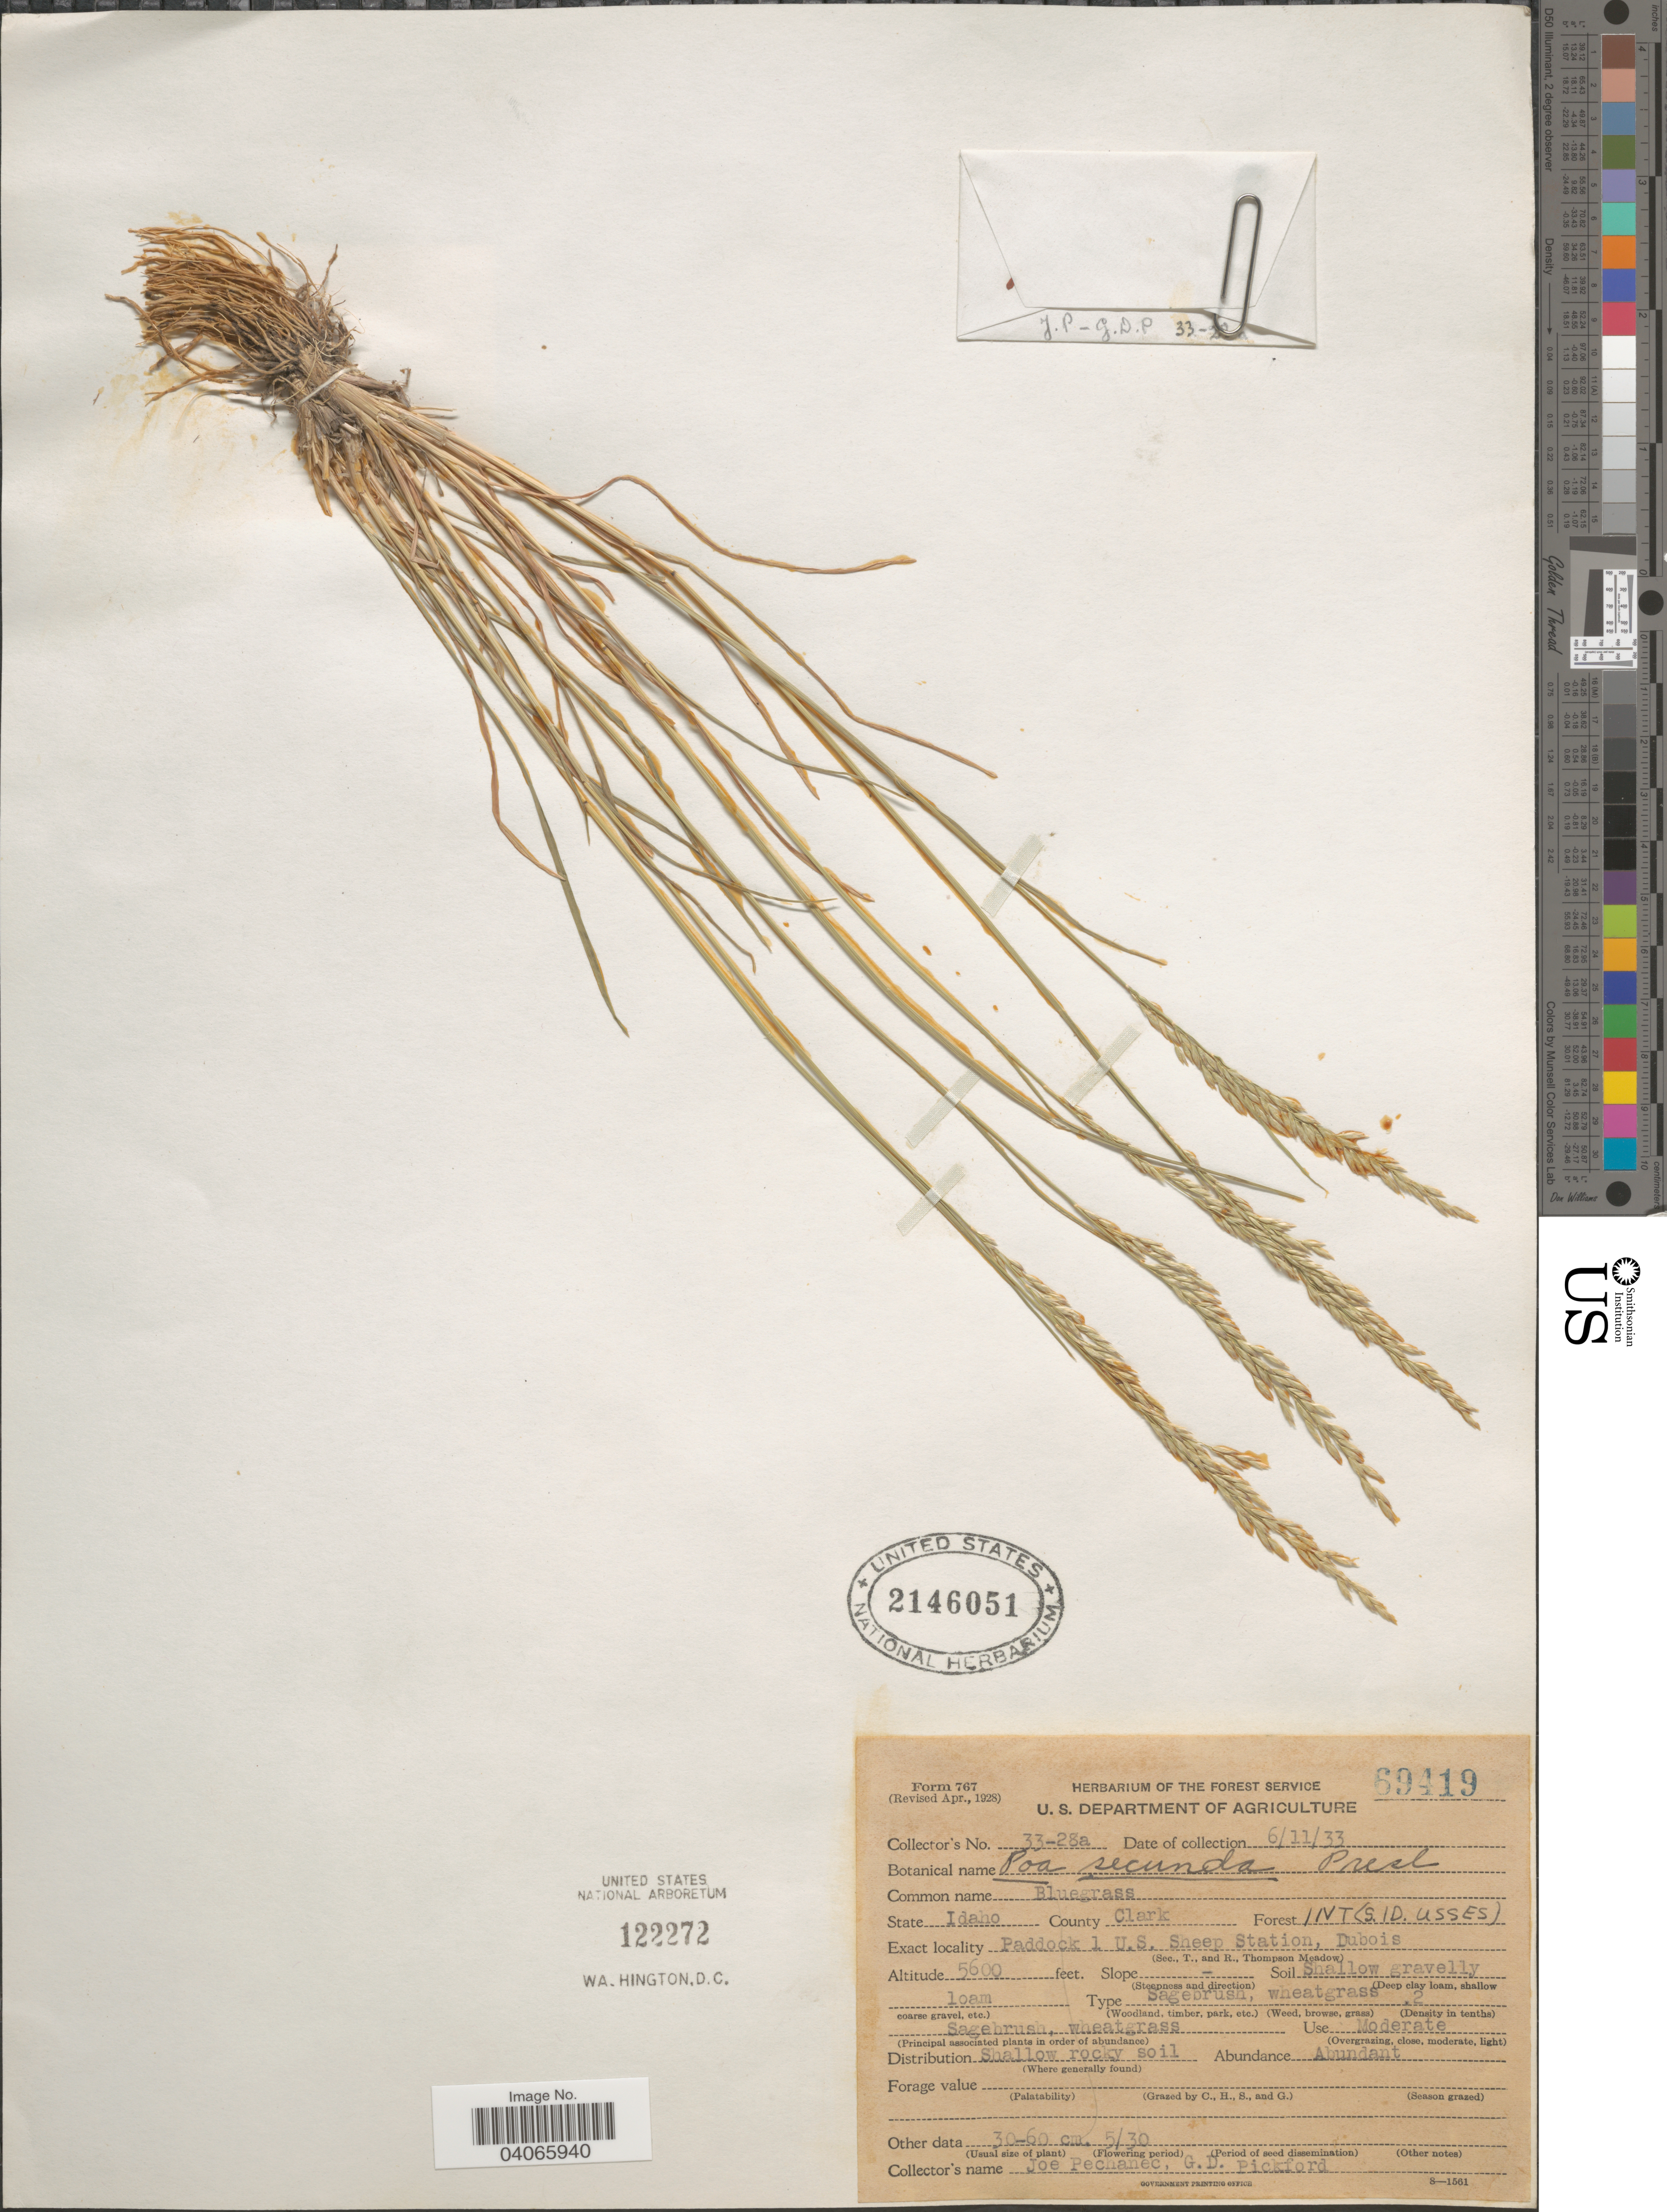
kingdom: Plantae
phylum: Tracheophyta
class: Liliopsida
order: Poales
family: Poaceae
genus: Poa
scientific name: Poa secunda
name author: J. Presl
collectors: J. Pechanec & G. Pickford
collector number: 33-28a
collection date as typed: Transcribed d/m/y: 11/6/33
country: United States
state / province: Idaho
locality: County Clark. Forest INT <S. ID. USSES>. Paddock 1 U.S. Sheep Station, Dubois.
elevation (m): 1707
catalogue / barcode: US 2146051